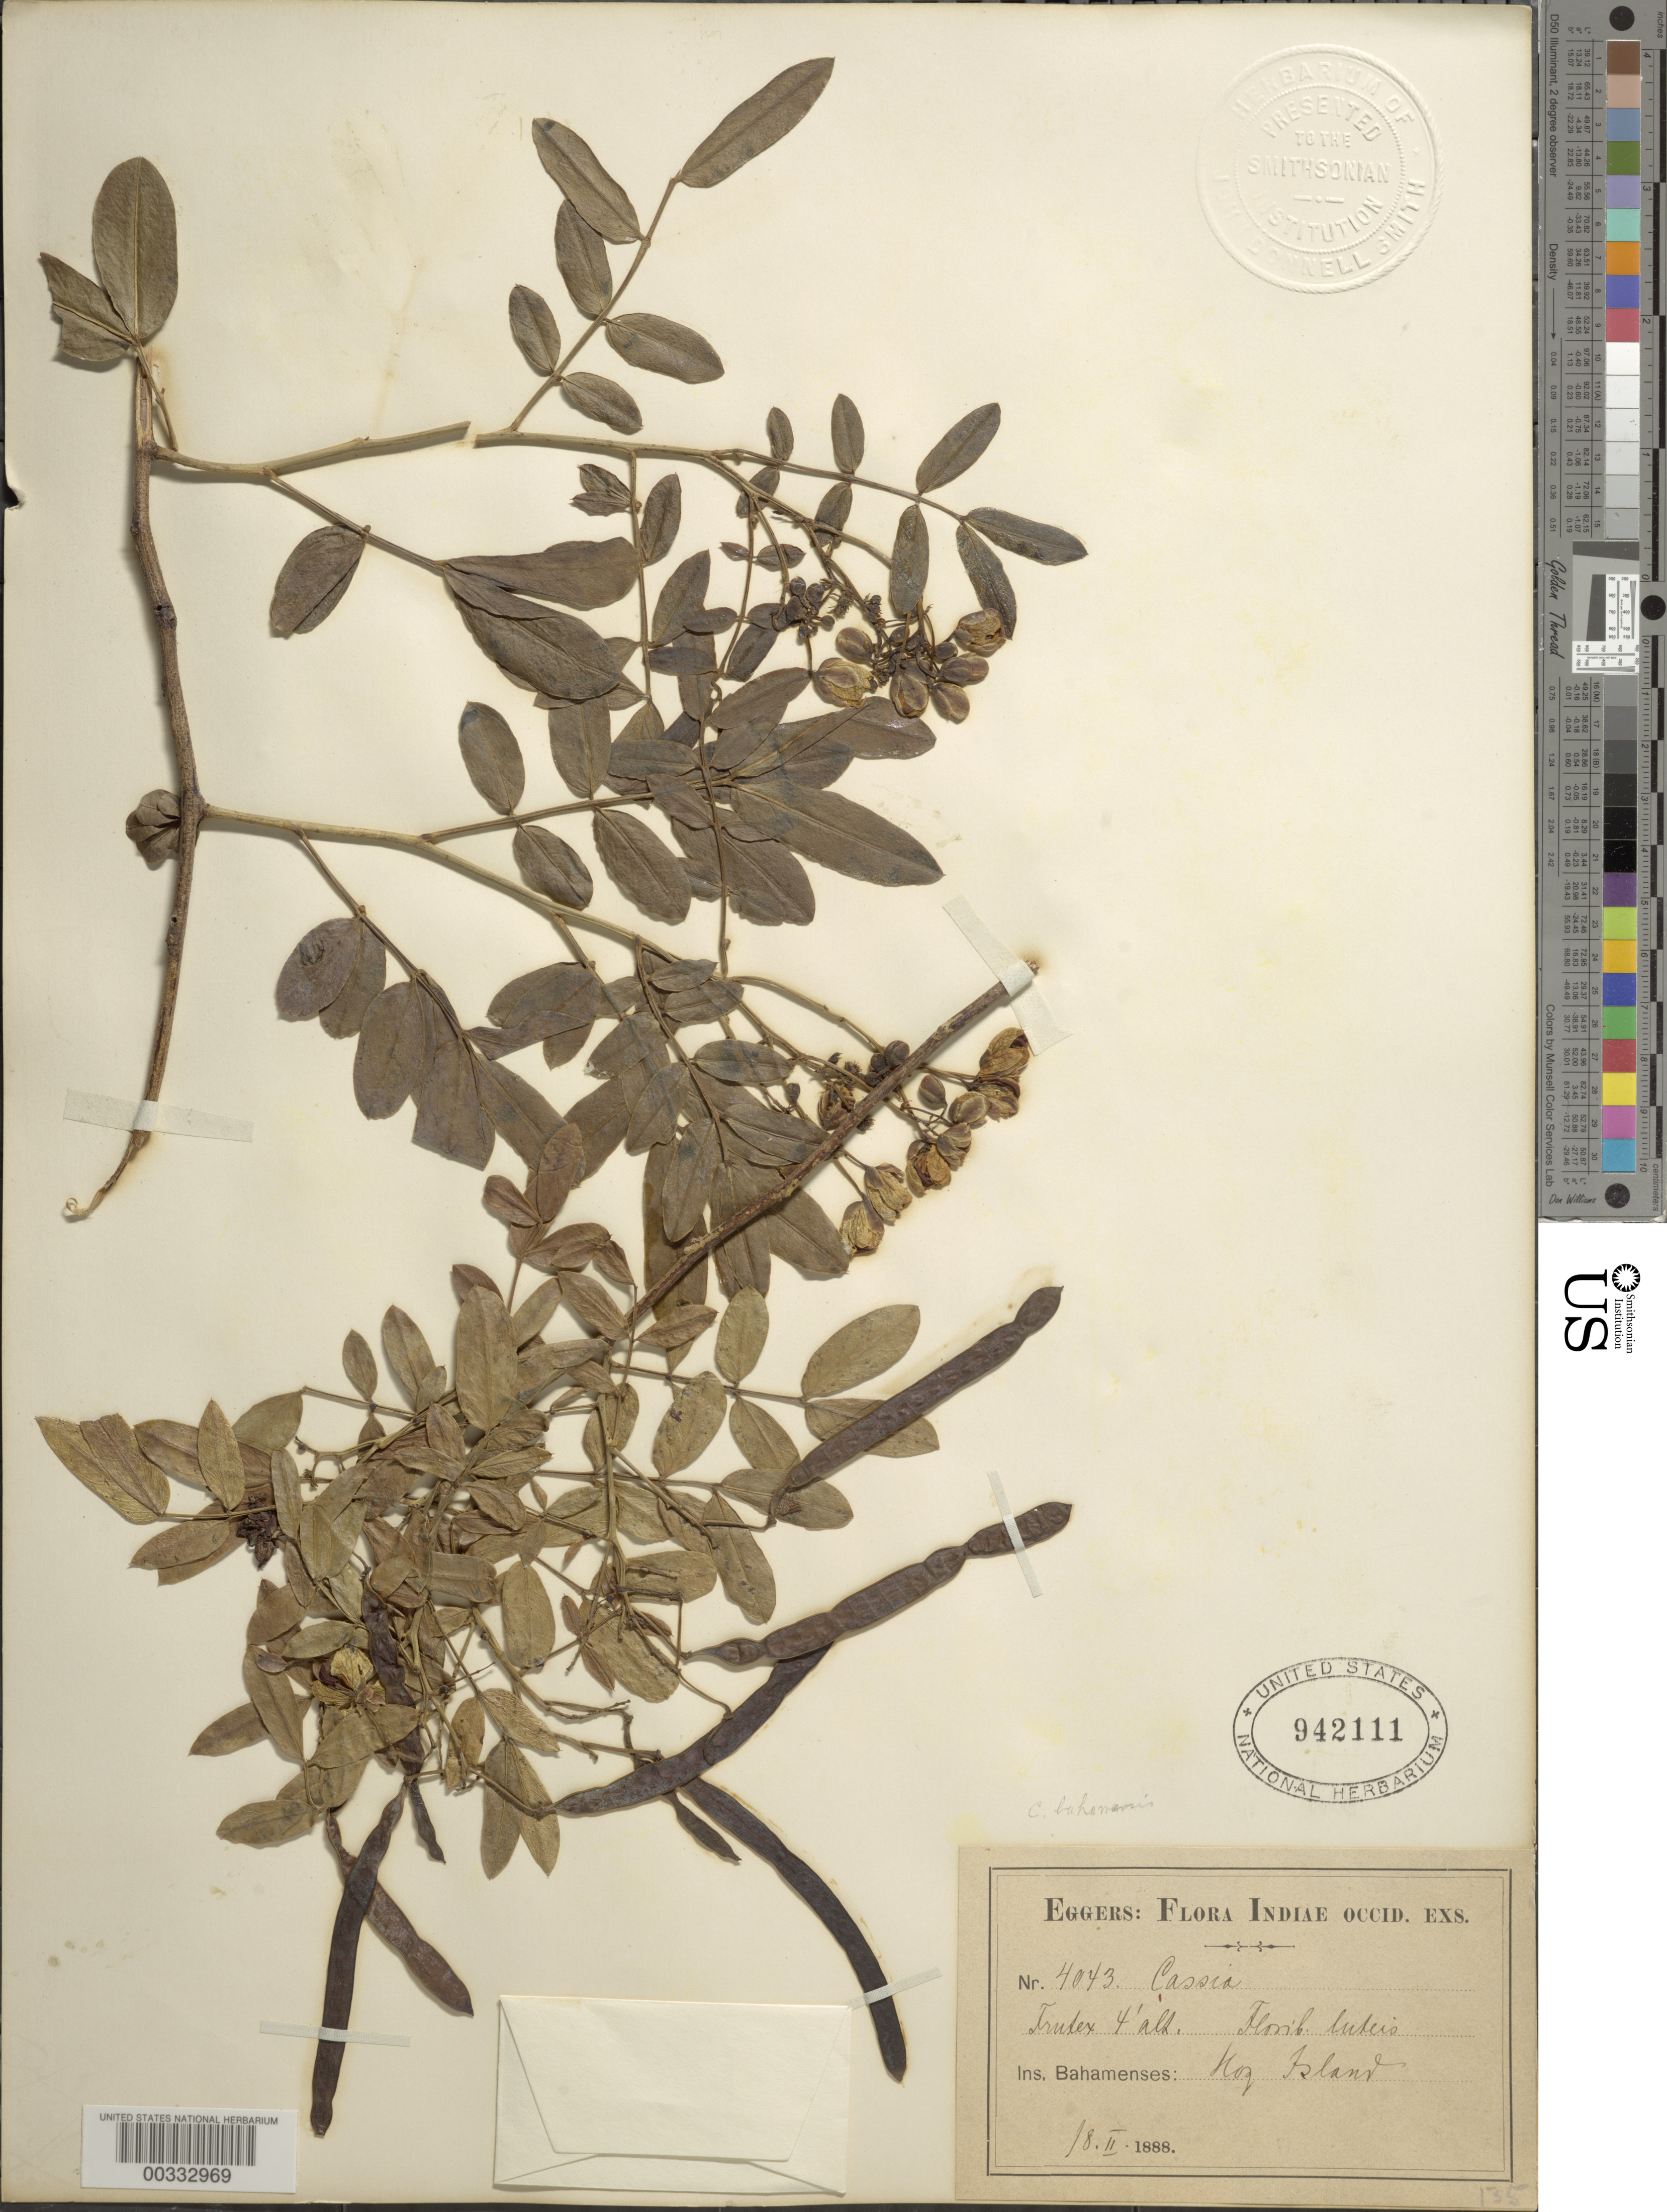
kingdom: Plantae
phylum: Tracheophyta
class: Magnoliopsida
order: Fabales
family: Fabaceae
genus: Senna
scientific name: Senna ligustrina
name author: (L.) H.S. Irwin & Barneby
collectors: H. F. A. von Eggers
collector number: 4043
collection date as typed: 18 Feb 1888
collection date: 1888-02-18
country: Bermuda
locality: Koz I.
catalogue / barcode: US 942111